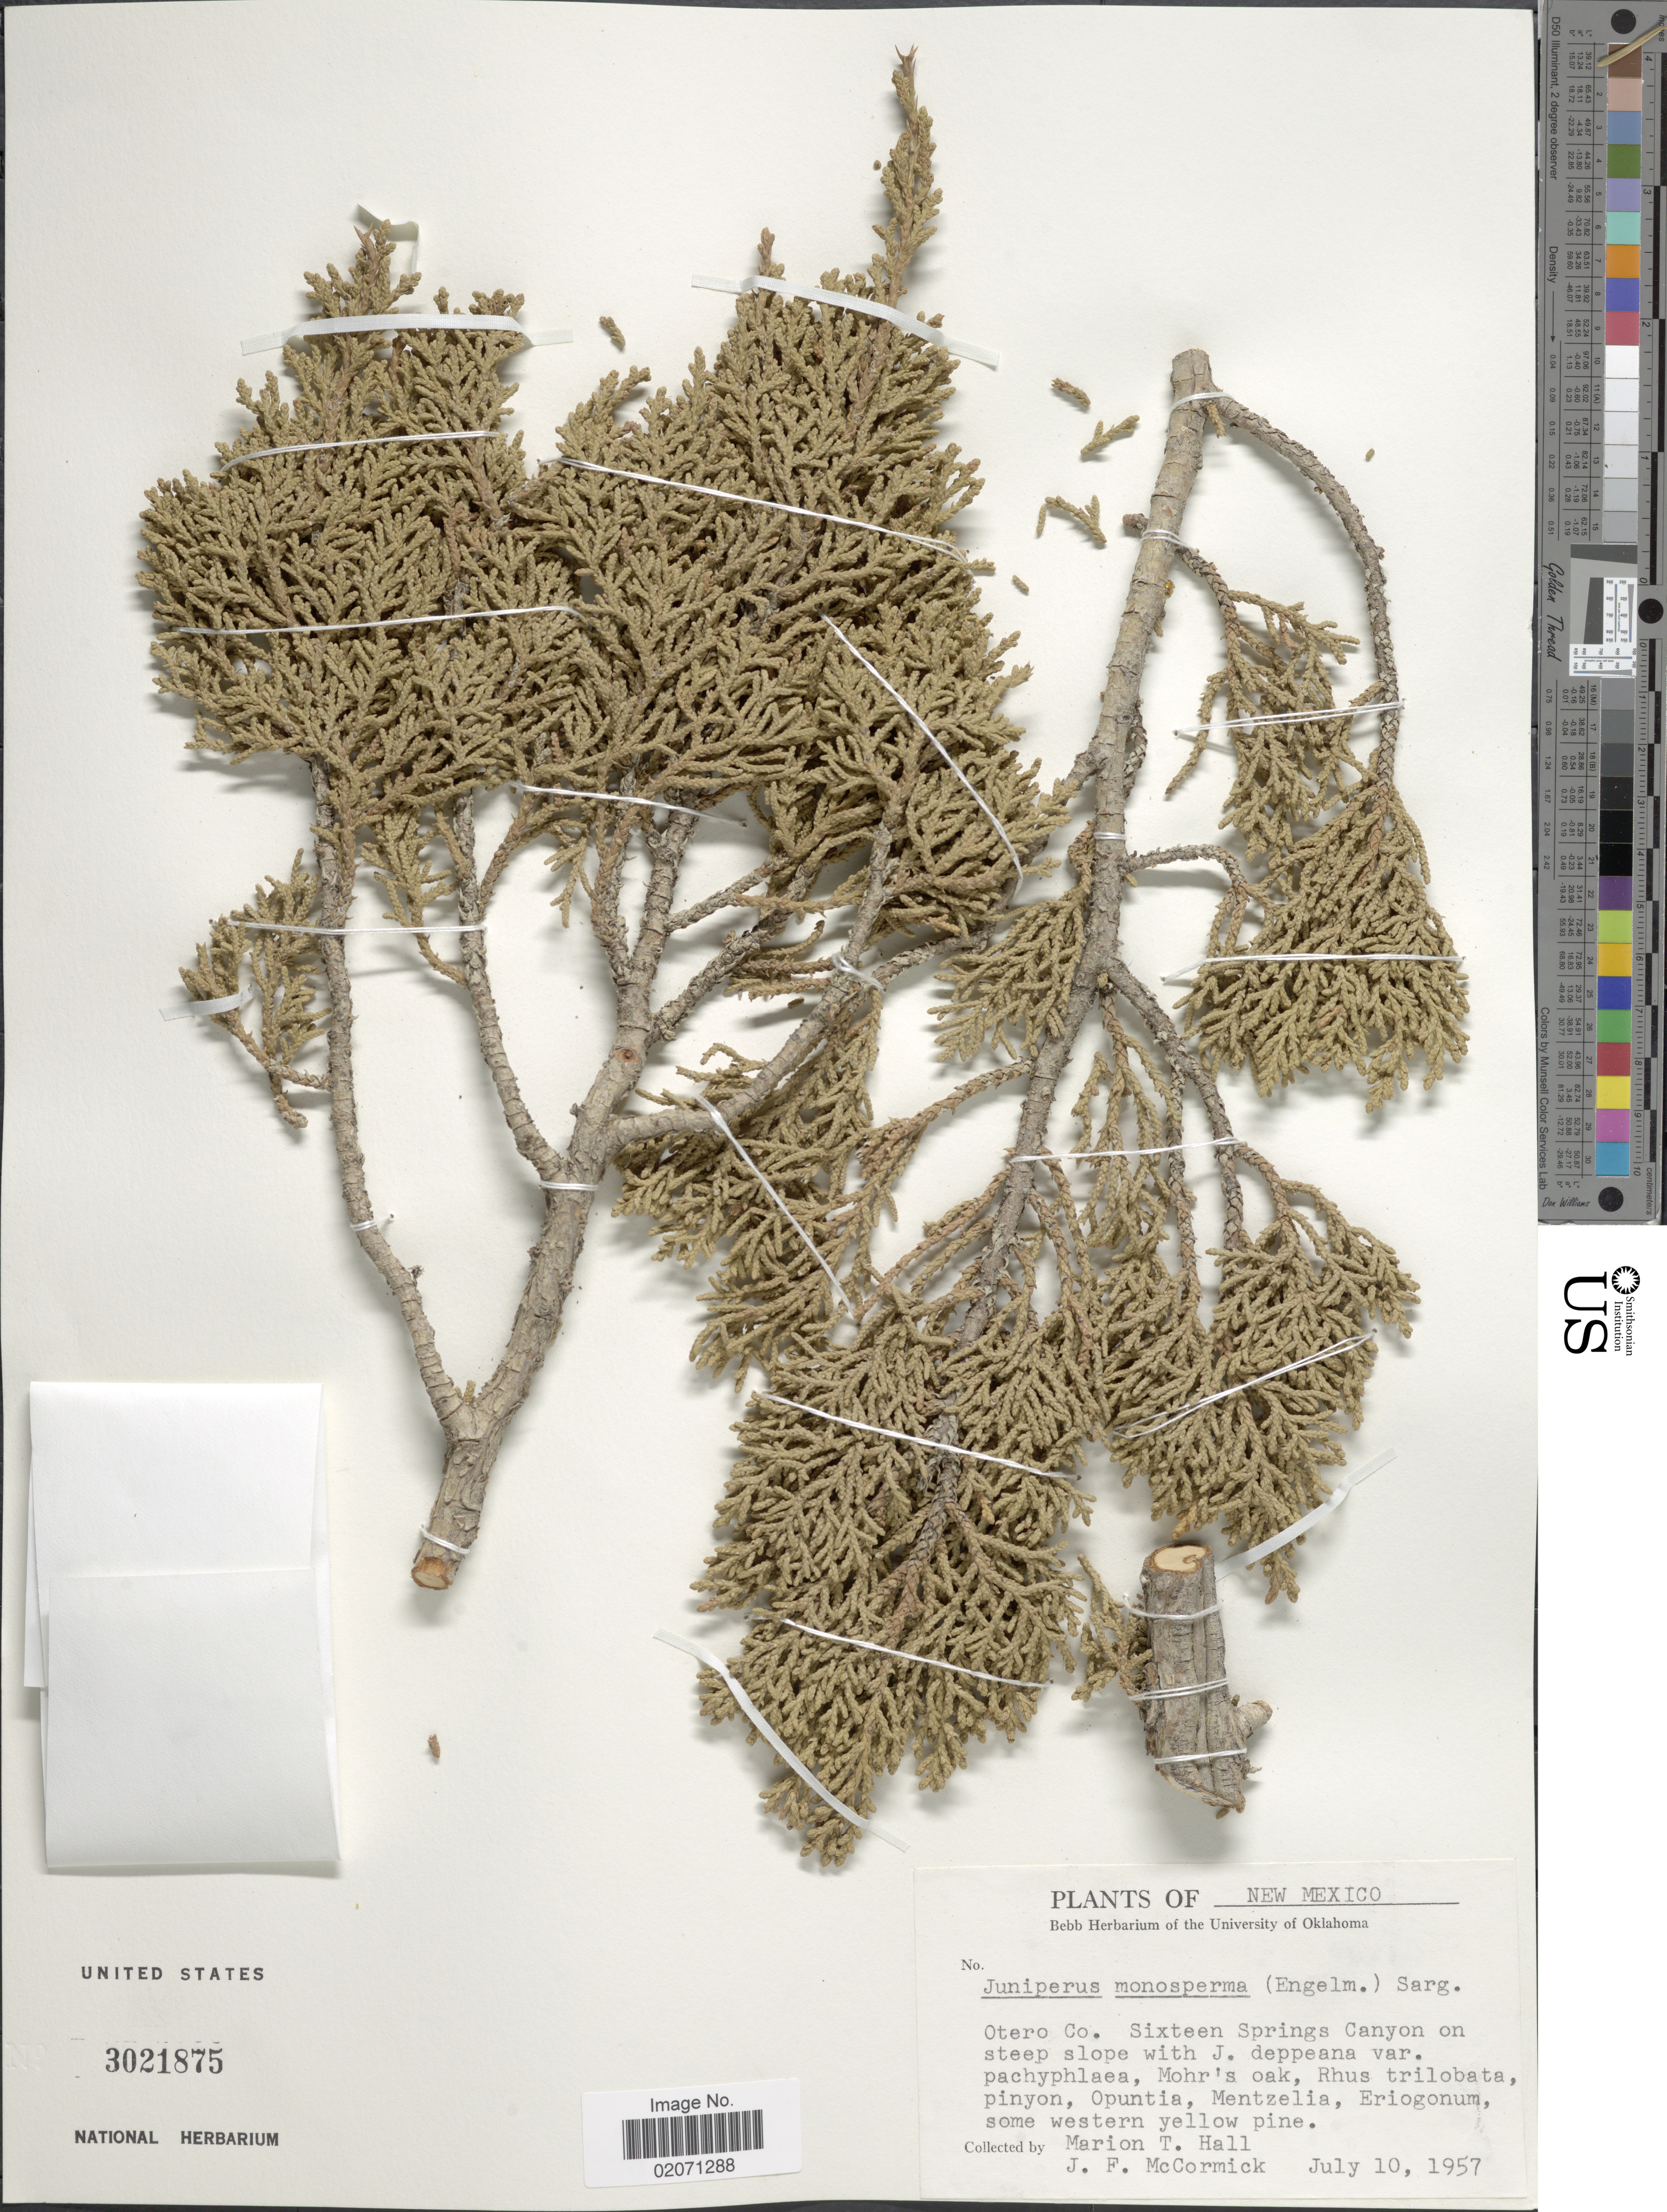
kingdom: Plantae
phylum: Tracheophyta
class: Pinopsida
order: Pinales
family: Cupressaceae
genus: Juniperus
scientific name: Juniperus monosperma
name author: (Engelm.) Sarg.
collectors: M. T. Hall & J. McCormick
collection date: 1957-07-10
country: United States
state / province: New Mexico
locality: Otero Co. Sixteen Springs Canyon on steep slope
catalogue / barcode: US 3021875